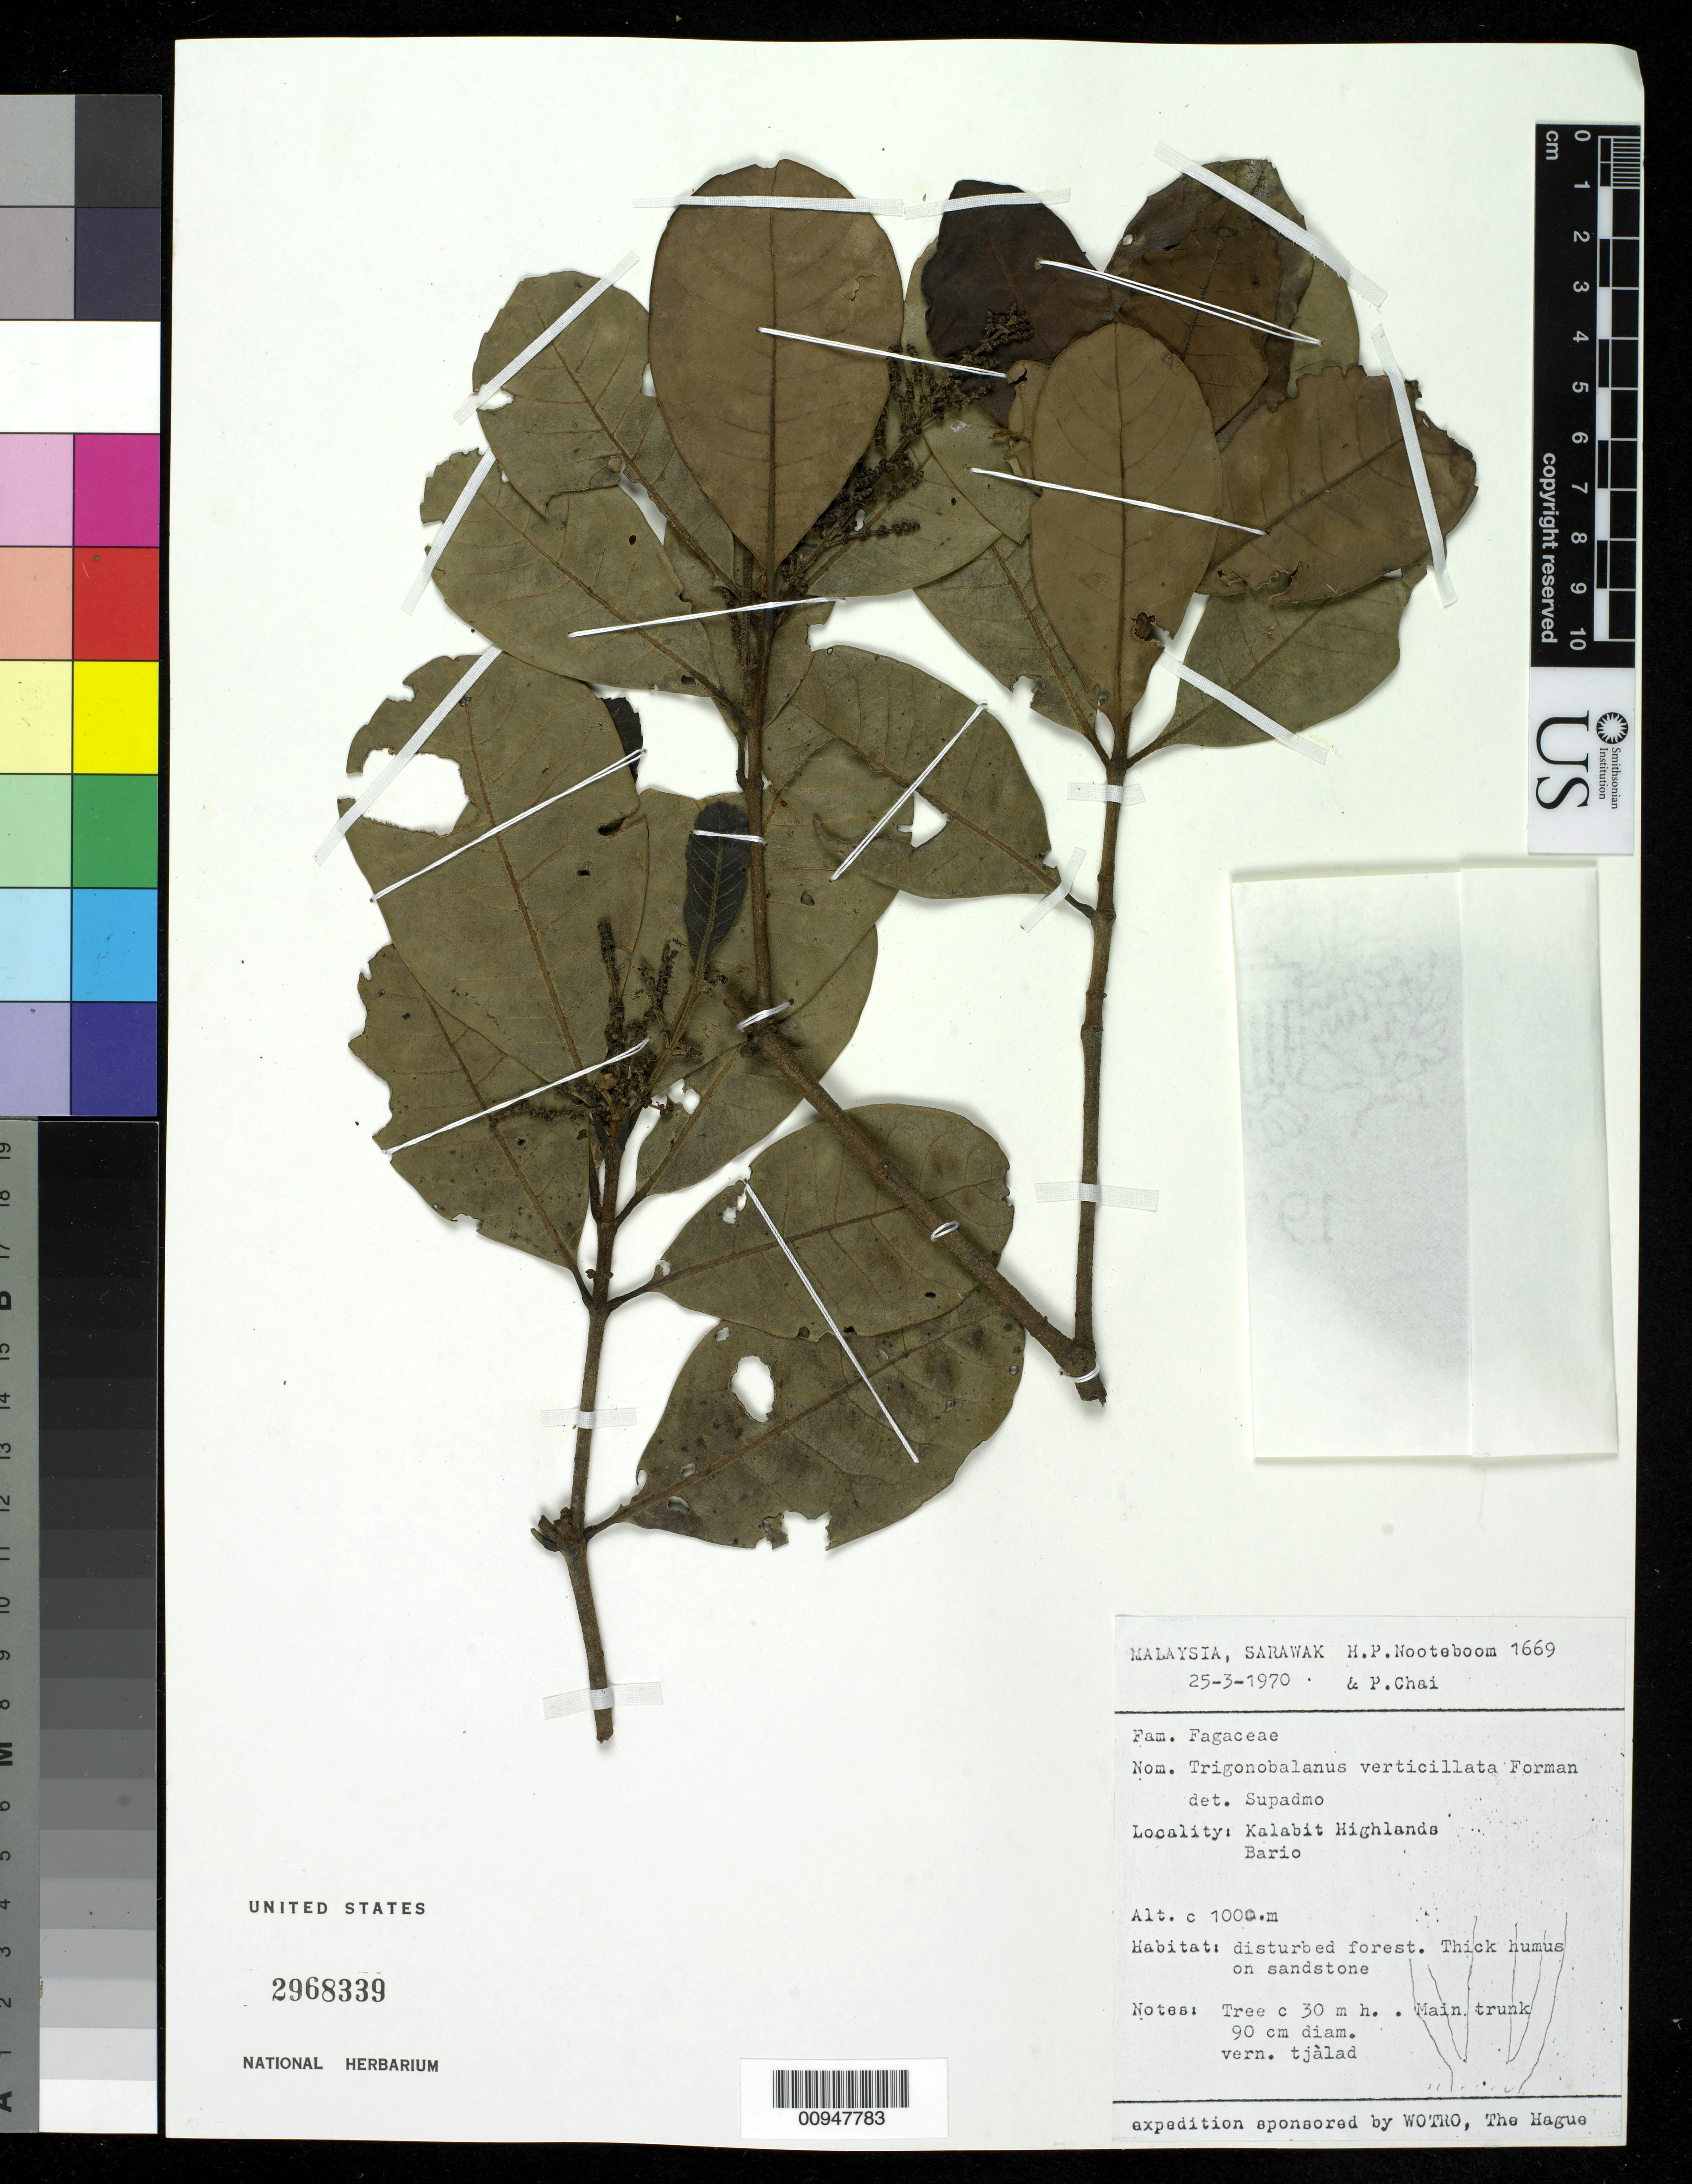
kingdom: Plantae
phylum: Tracheophyta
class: Magnoliopsida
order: Fagales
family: Fagaceae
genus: Trigonobalanus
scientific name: Trigonobalanus sp.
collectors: H. P. Nooteboom & P. Chai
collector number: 1669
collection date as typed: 25 Mar 1970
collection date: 1970-03-25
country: Malaysia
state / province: Sarawak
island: Borneo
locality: Kalabit Highlands Bario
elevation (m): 1000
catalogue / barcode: US 2968339